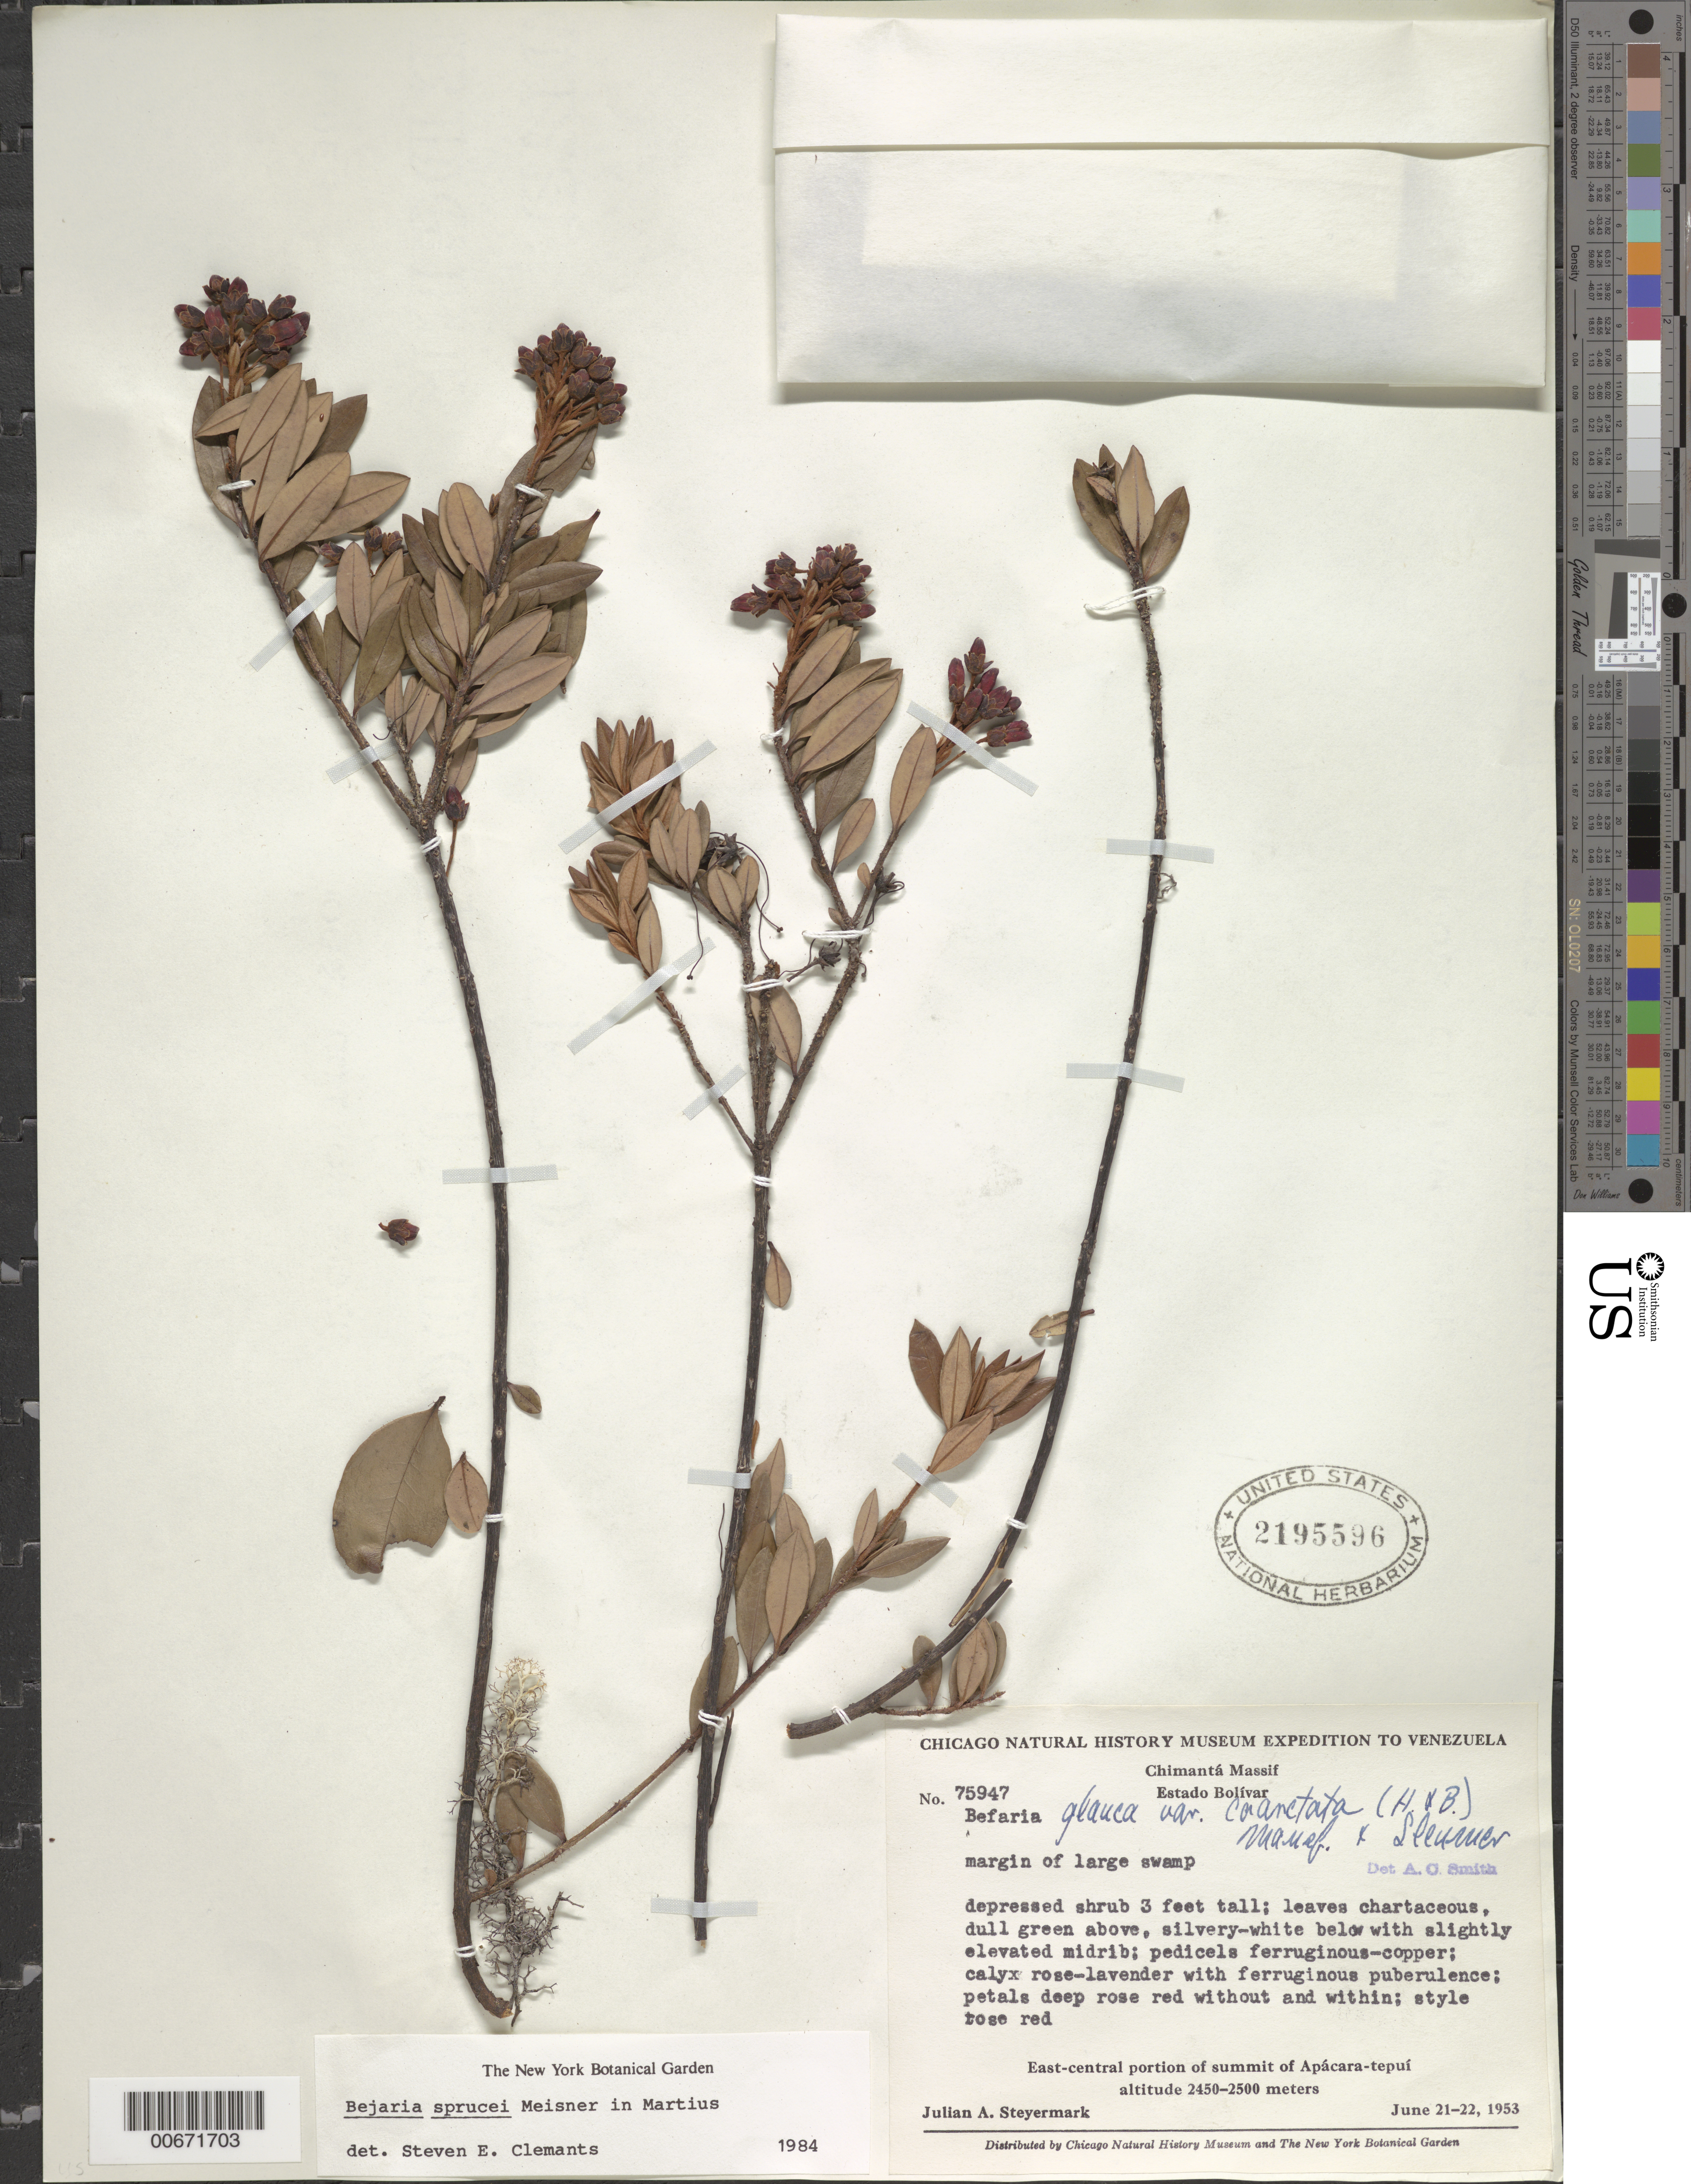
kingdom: Plantae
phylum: Tracheophyta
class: Magnoliopsida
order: Ericales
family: Ericaceae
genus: Bejaria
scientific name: Bejaria sprucei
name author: Meisn.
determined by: Clemants, S. E.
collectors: J. Steyermark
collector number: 75947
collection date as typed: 21-Jun-53 to 22-Jun-53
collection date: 1953-06-21/1953-06-22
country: Venezuela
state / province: Bolívar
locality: Chimantá Massif, Apácara-tepuí, east-central part of summit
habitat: Margin of large swamp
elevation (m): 2450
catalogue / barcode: US 2195596